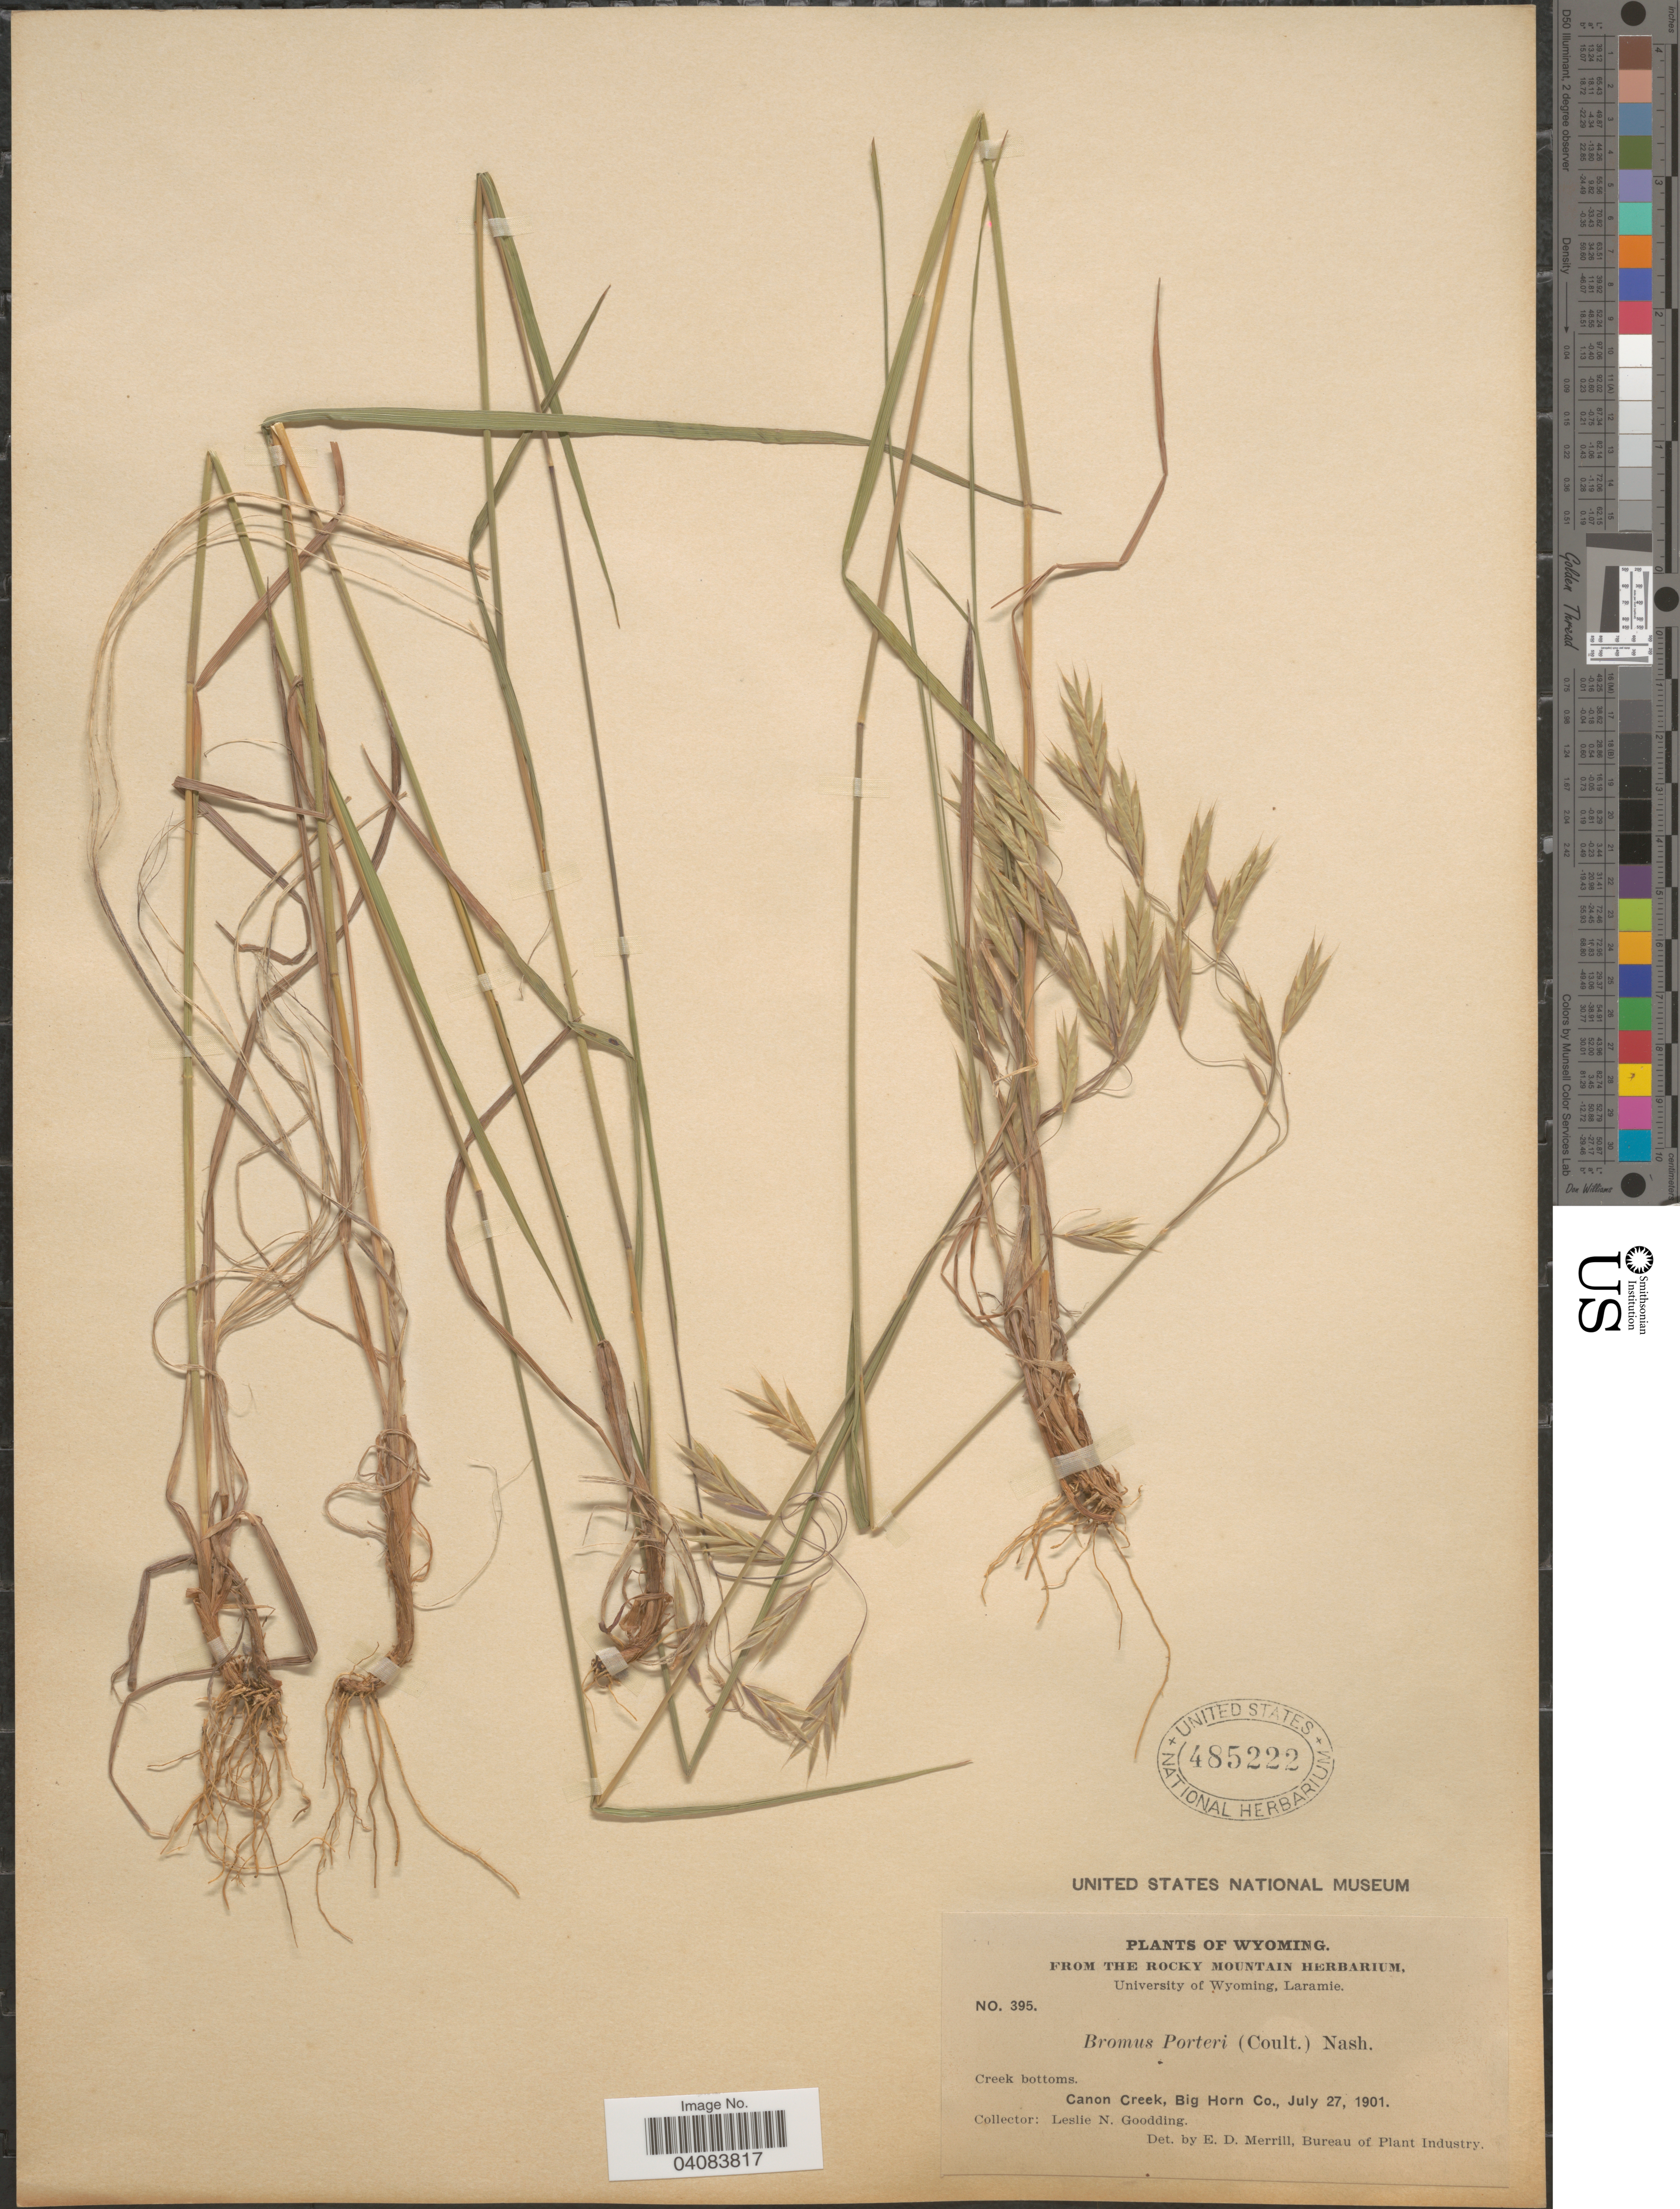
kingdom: Plantae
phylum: Tracheophyta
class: Liliopsida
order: Poales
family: Poaceae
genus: Bromus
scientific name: Bromus porteri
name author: (J.M. Coult.) Nash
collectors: L. N. Goodding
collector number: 395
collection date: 1901-07-27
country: United States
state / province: Wyoming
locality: Creek bottoms. Canon Creek, Big Horn Co.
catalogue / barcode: US 485222